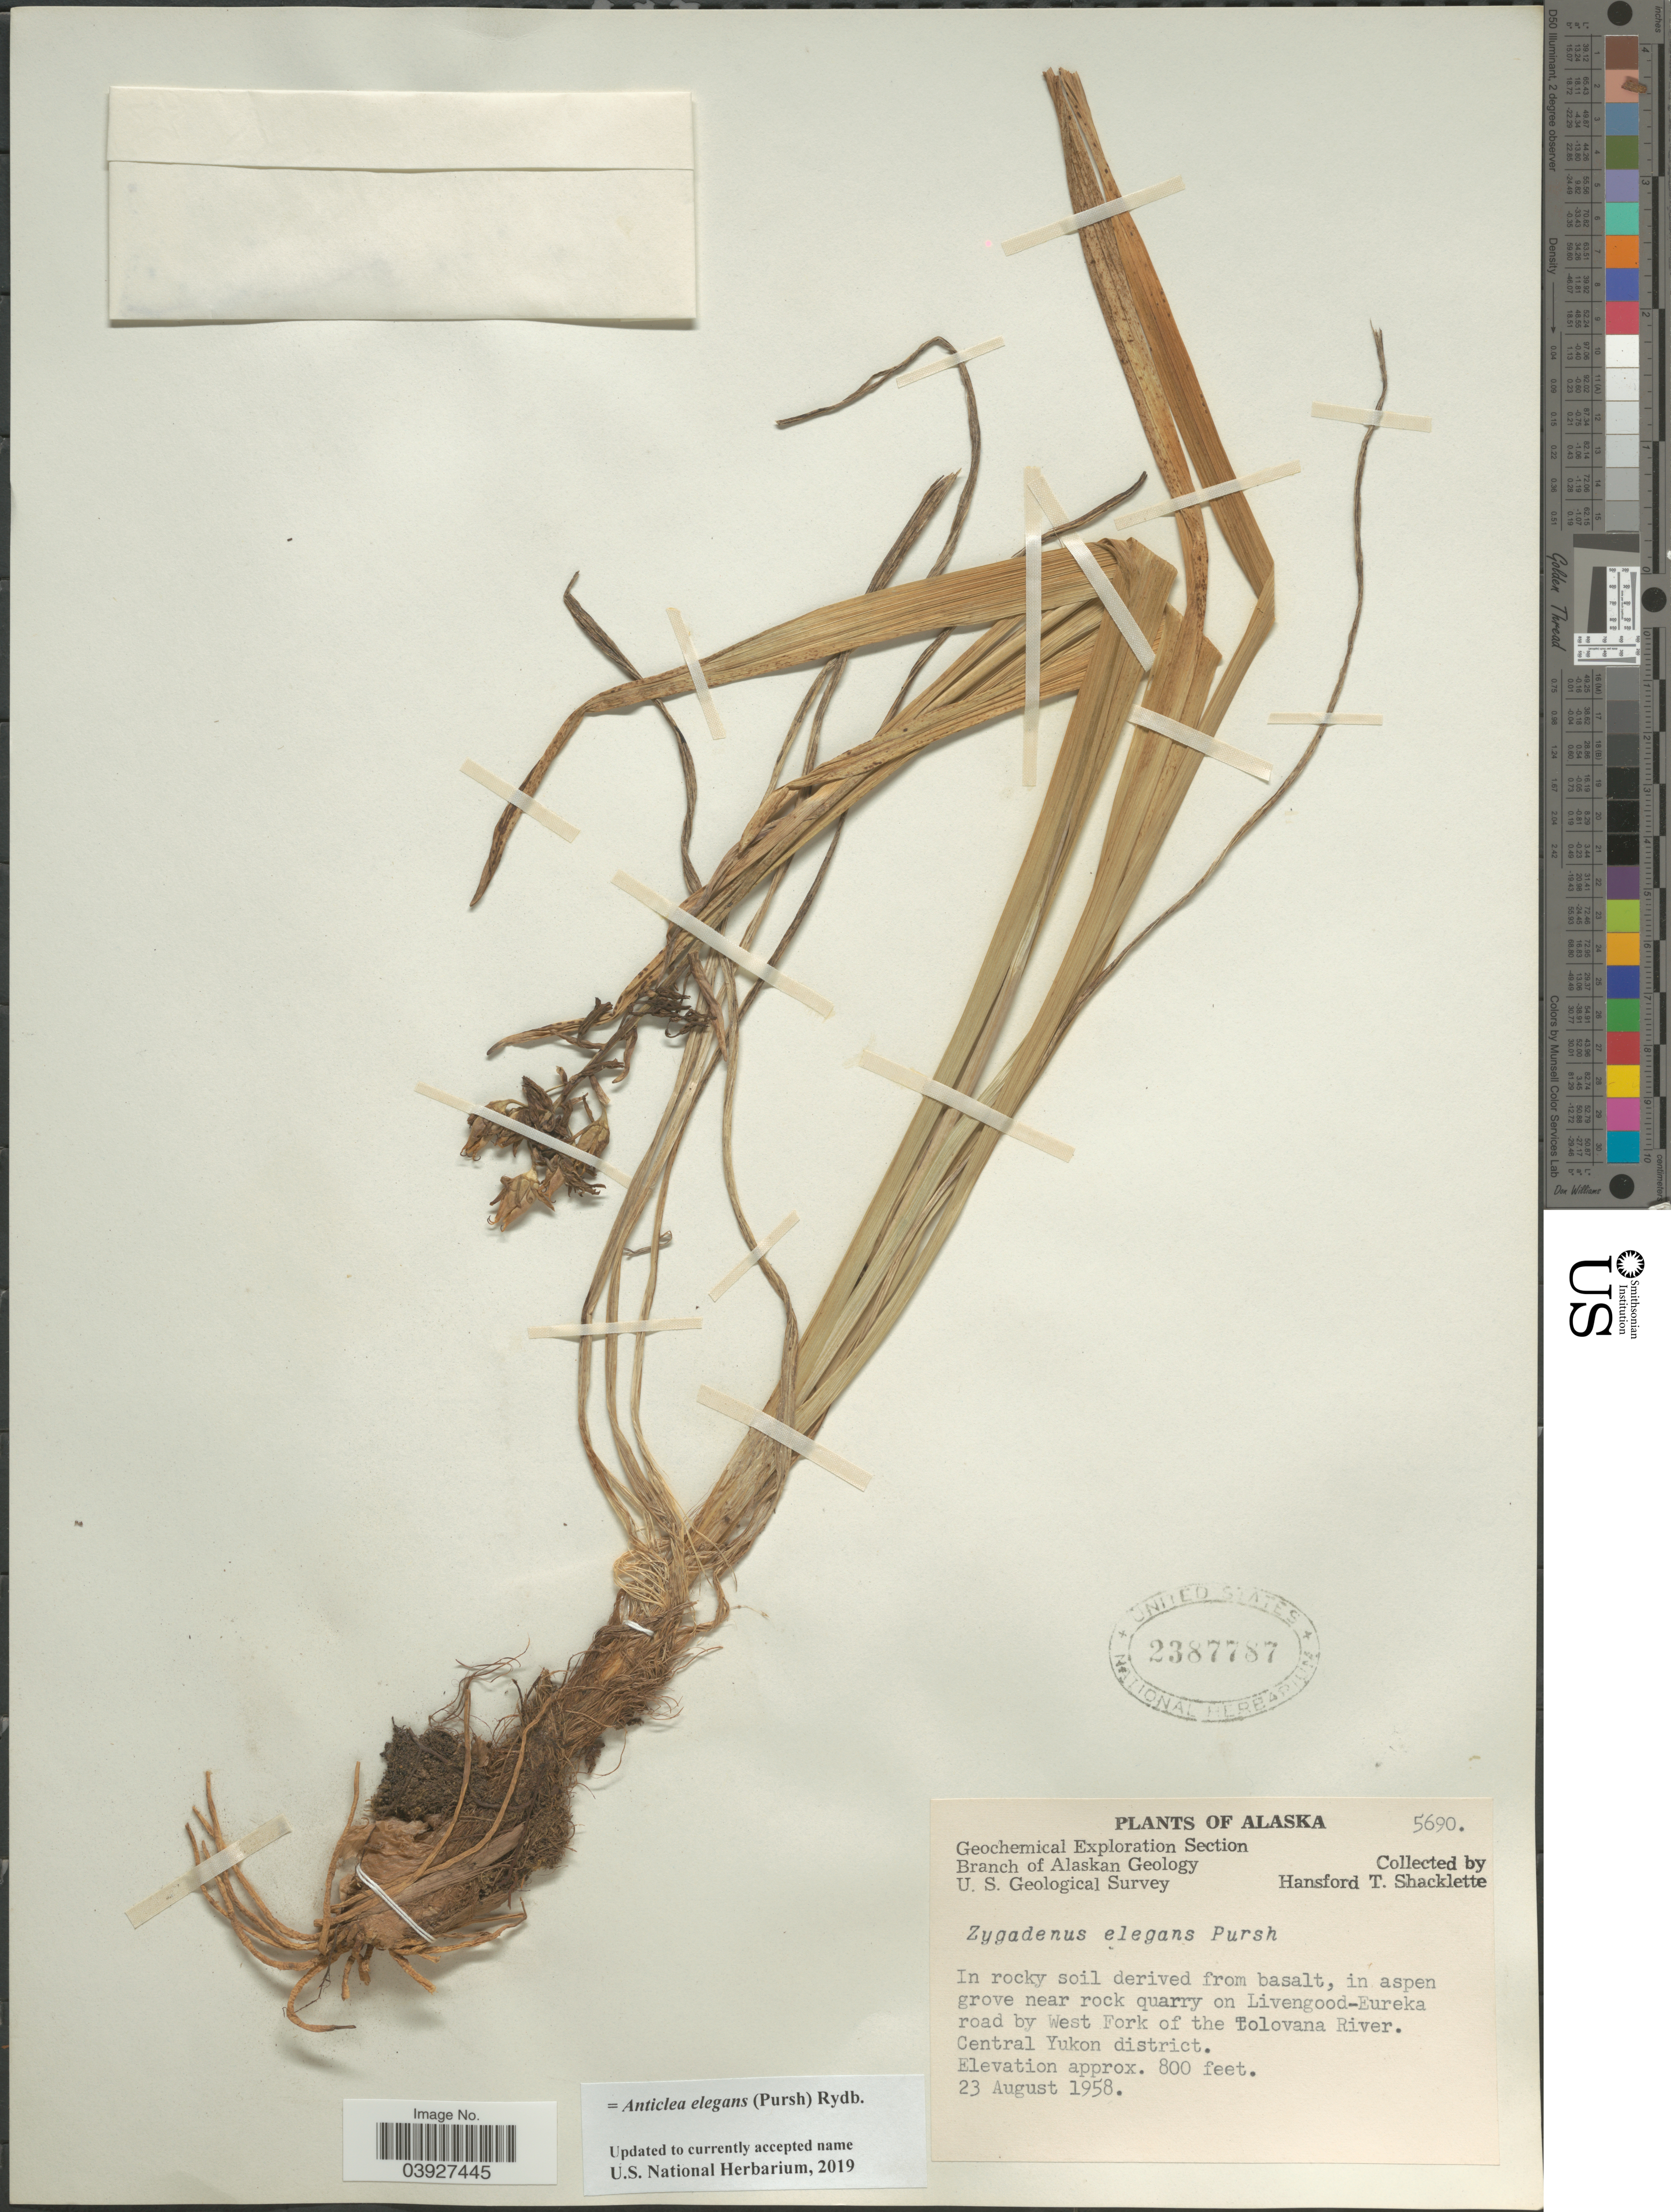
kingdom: Plantae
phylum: Tracheophyta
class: Liliopsida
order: Liliales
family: Melanthiaceae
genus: Anticlea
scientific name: Anticlea elegans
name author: (Pursh) Rydb.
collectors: H. Shacklette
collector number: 5690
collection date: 1958-08-23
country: United States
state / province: Alaska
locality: In aspen grove near rock quarry on Livengood-Eureka road by West Fork of the Tolovana River. Central Yukon district.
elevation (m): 244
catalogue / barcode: US 2387787